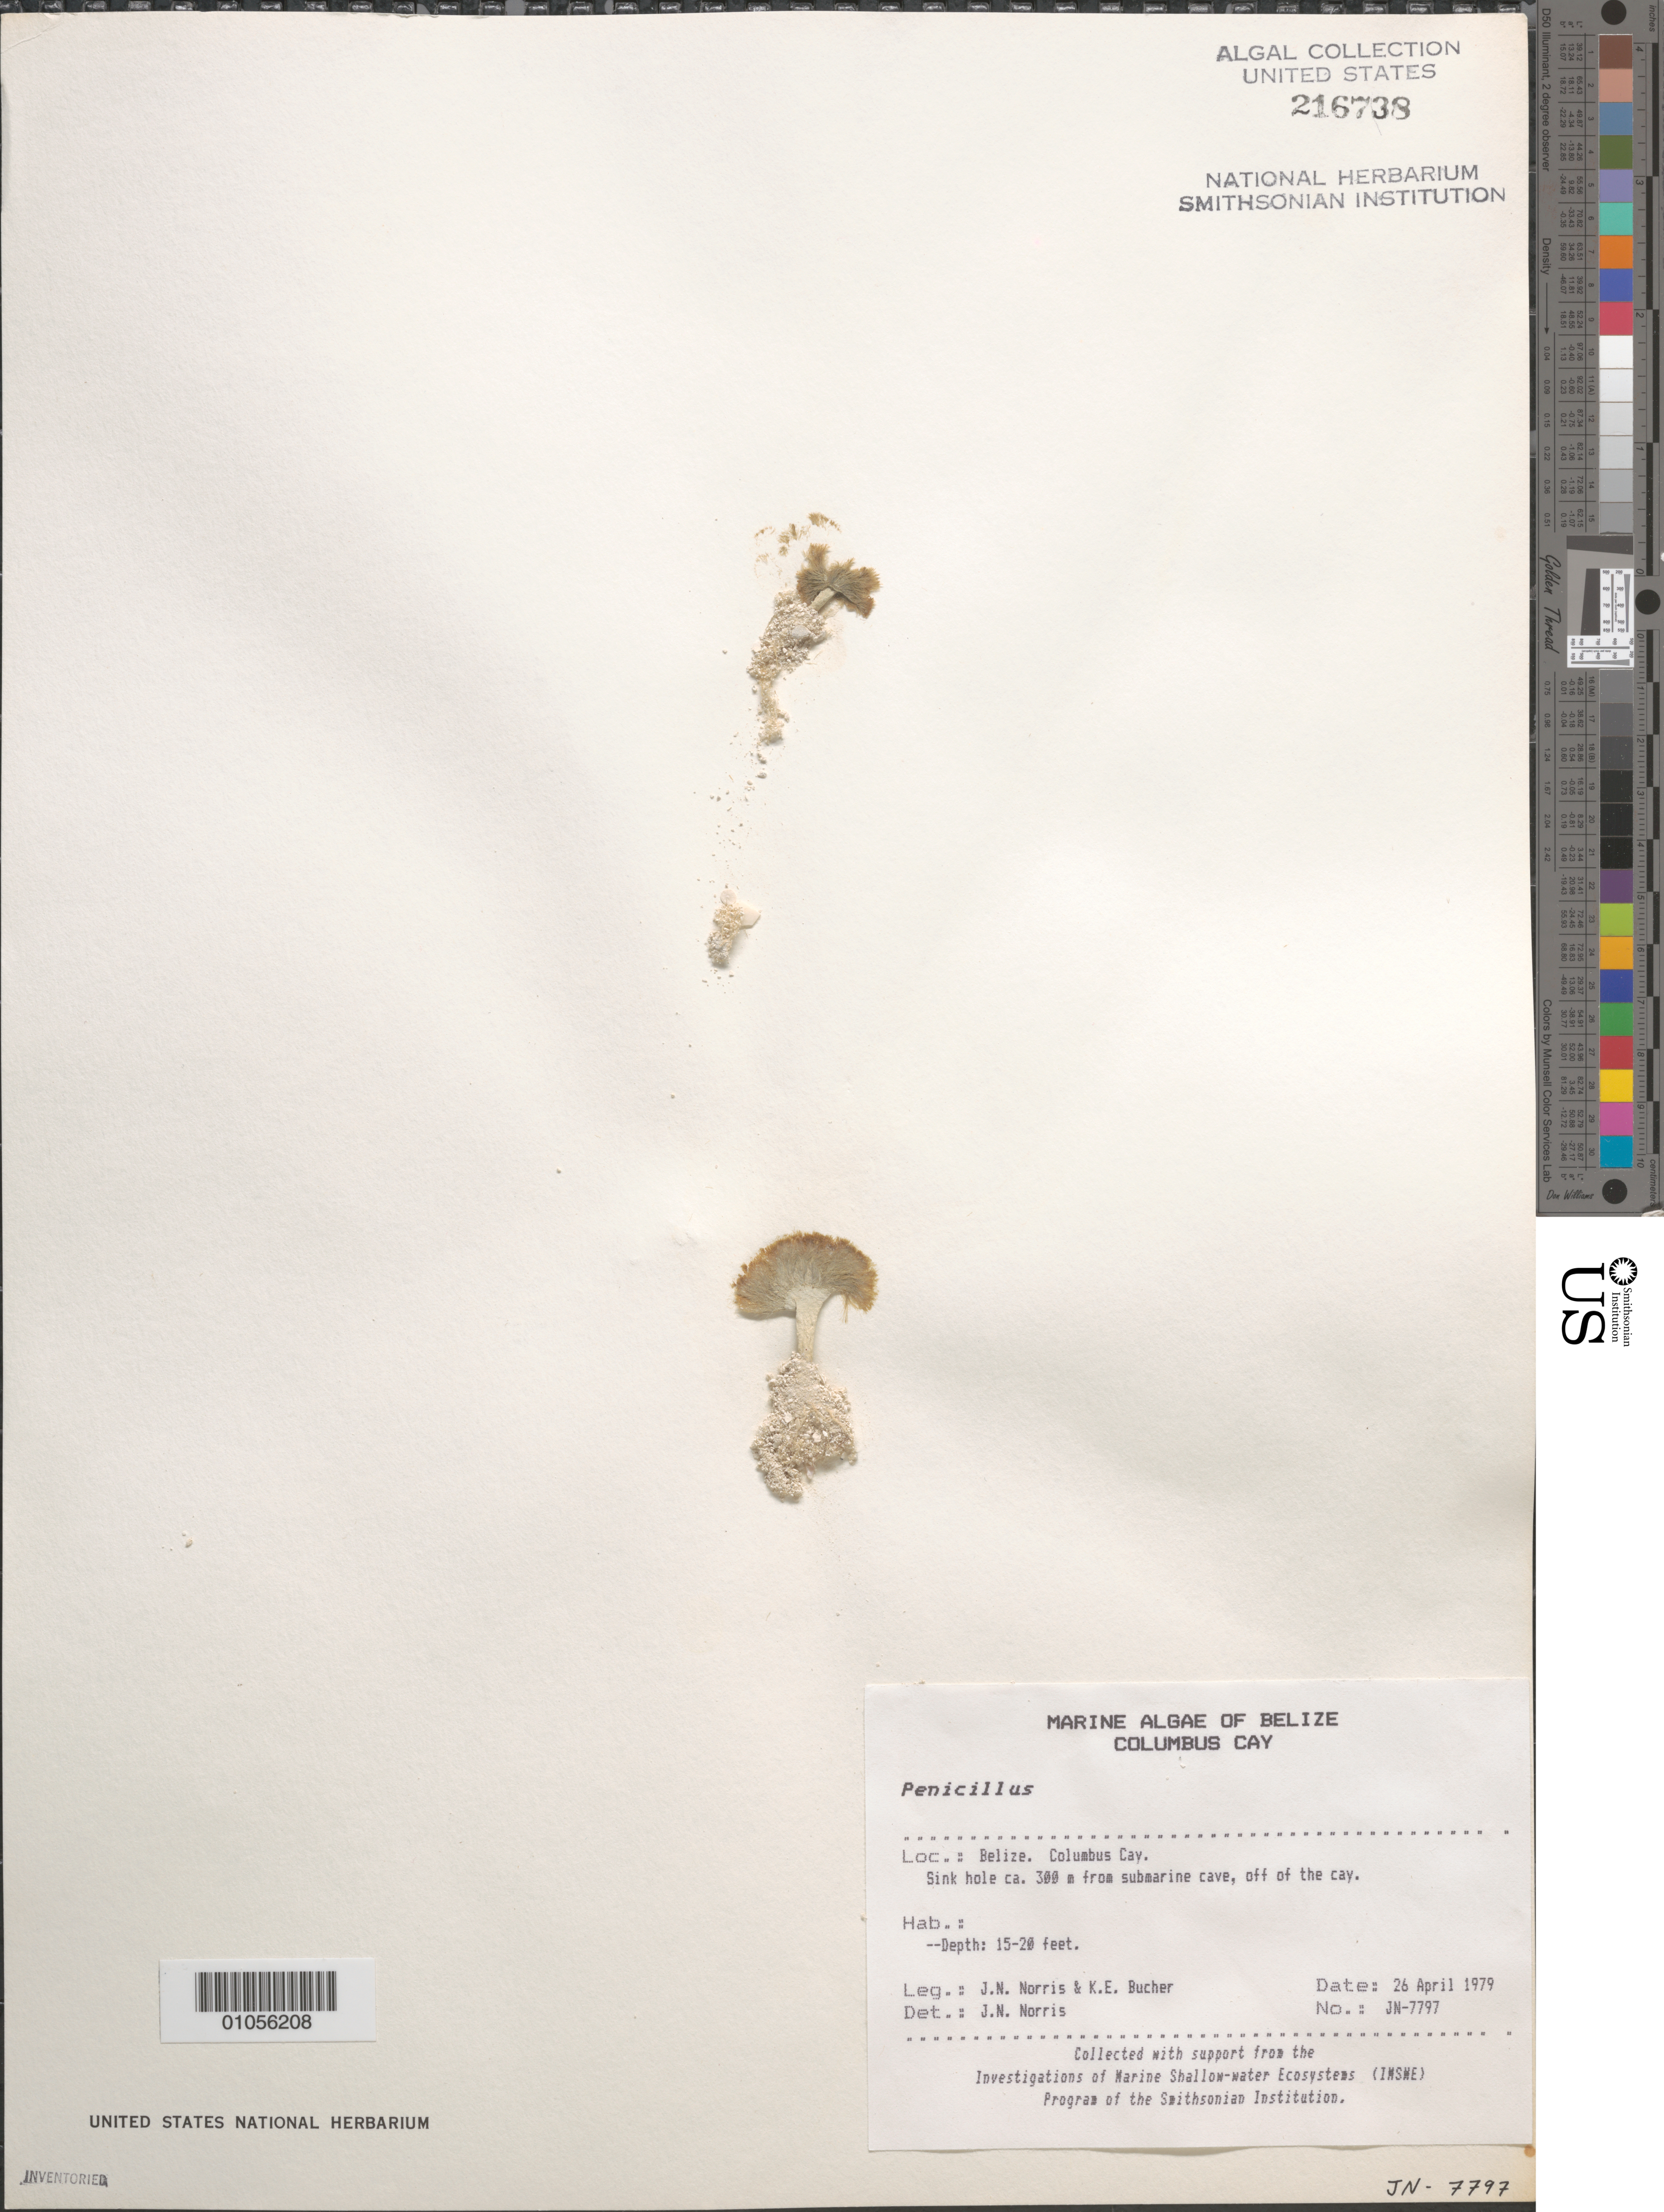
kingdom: Plantae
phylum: Chlorophyta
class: Ulvophyceae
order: Bryopsidales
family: Udoteaceae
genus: Penicillus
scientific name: Penicillus sp.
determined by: Norris, James N.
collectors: J. N. Norris & K. E. Bucher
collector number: JN-7797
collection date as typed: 26 Apr 1979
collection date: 1979-04-26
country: Belize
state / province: Stann Creek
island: Columbus Cay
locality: Sink hole ca. 300 m from submarine cave, off of the cay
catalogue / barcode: US 216738